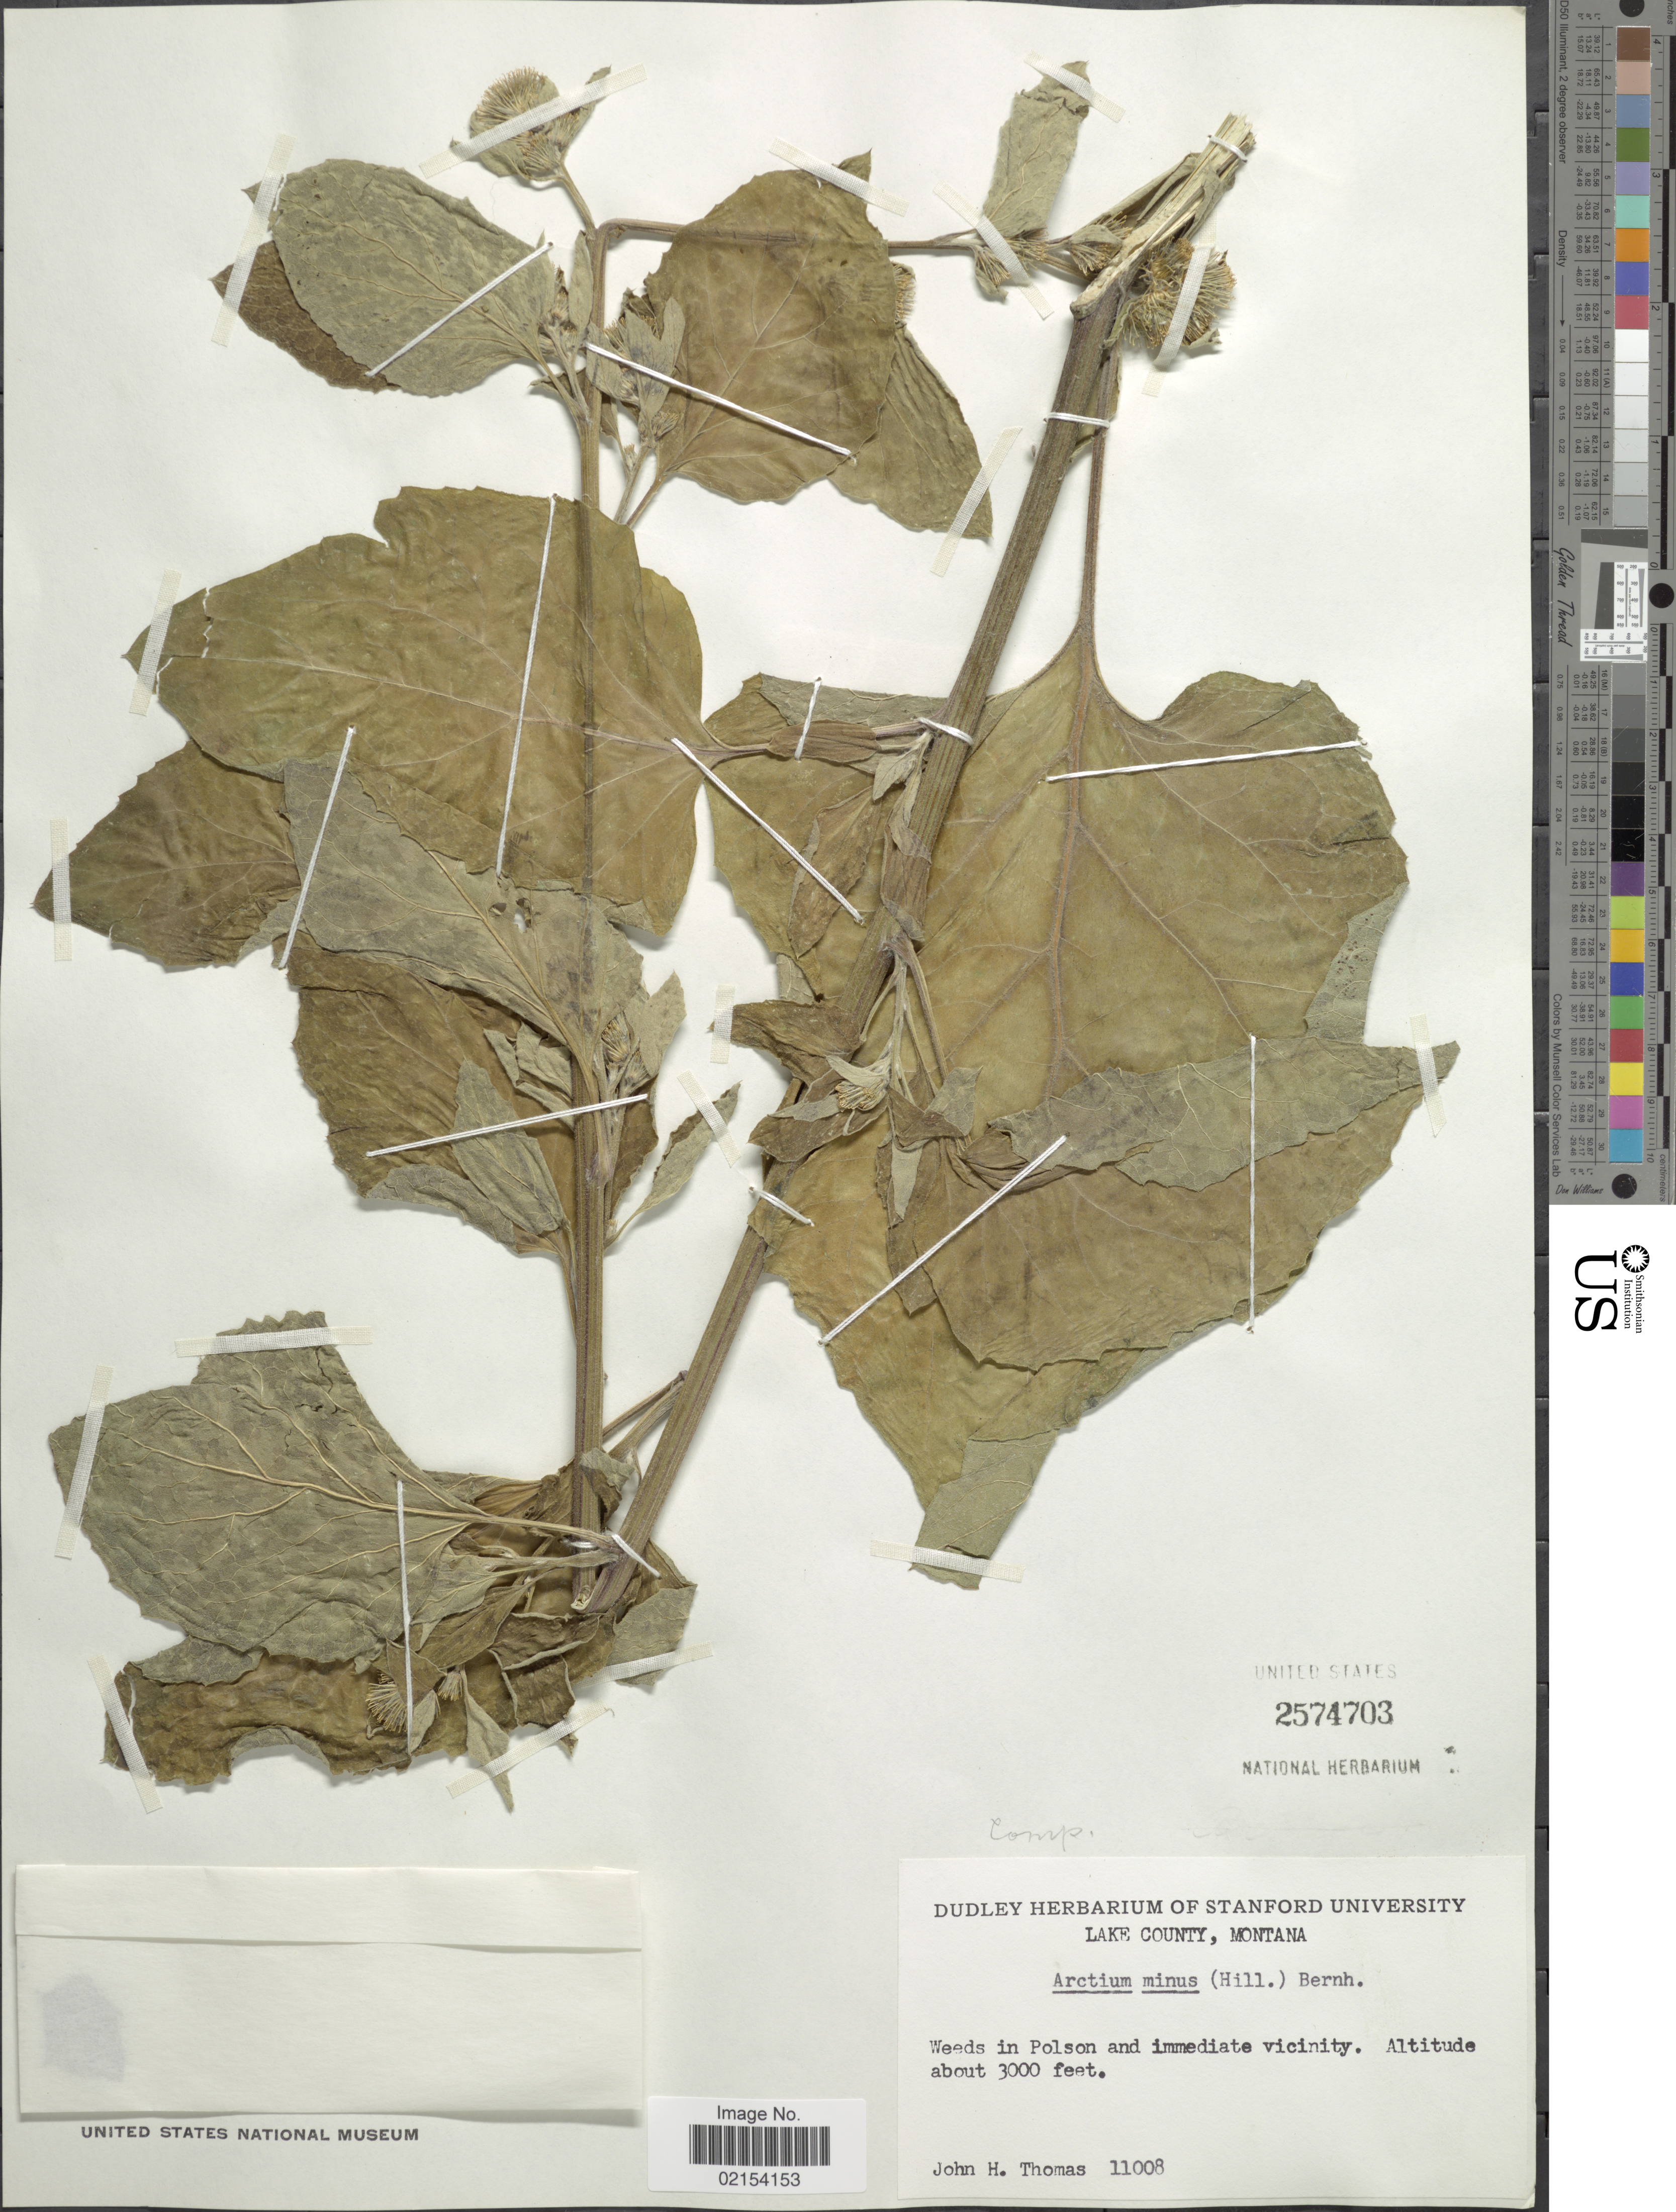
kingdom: Plantae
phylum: Tracheophyta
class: Magnoliopsida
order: Asterales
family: Asteraceae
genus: Arctium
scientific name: Arctium minus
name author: (Hill) Bernh.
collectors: J. H. Thomas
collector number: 11008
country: United States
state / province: Montana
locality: Lake County. Weeds in Polson and immediate vicinity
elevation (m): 914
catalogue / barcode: US 2574703